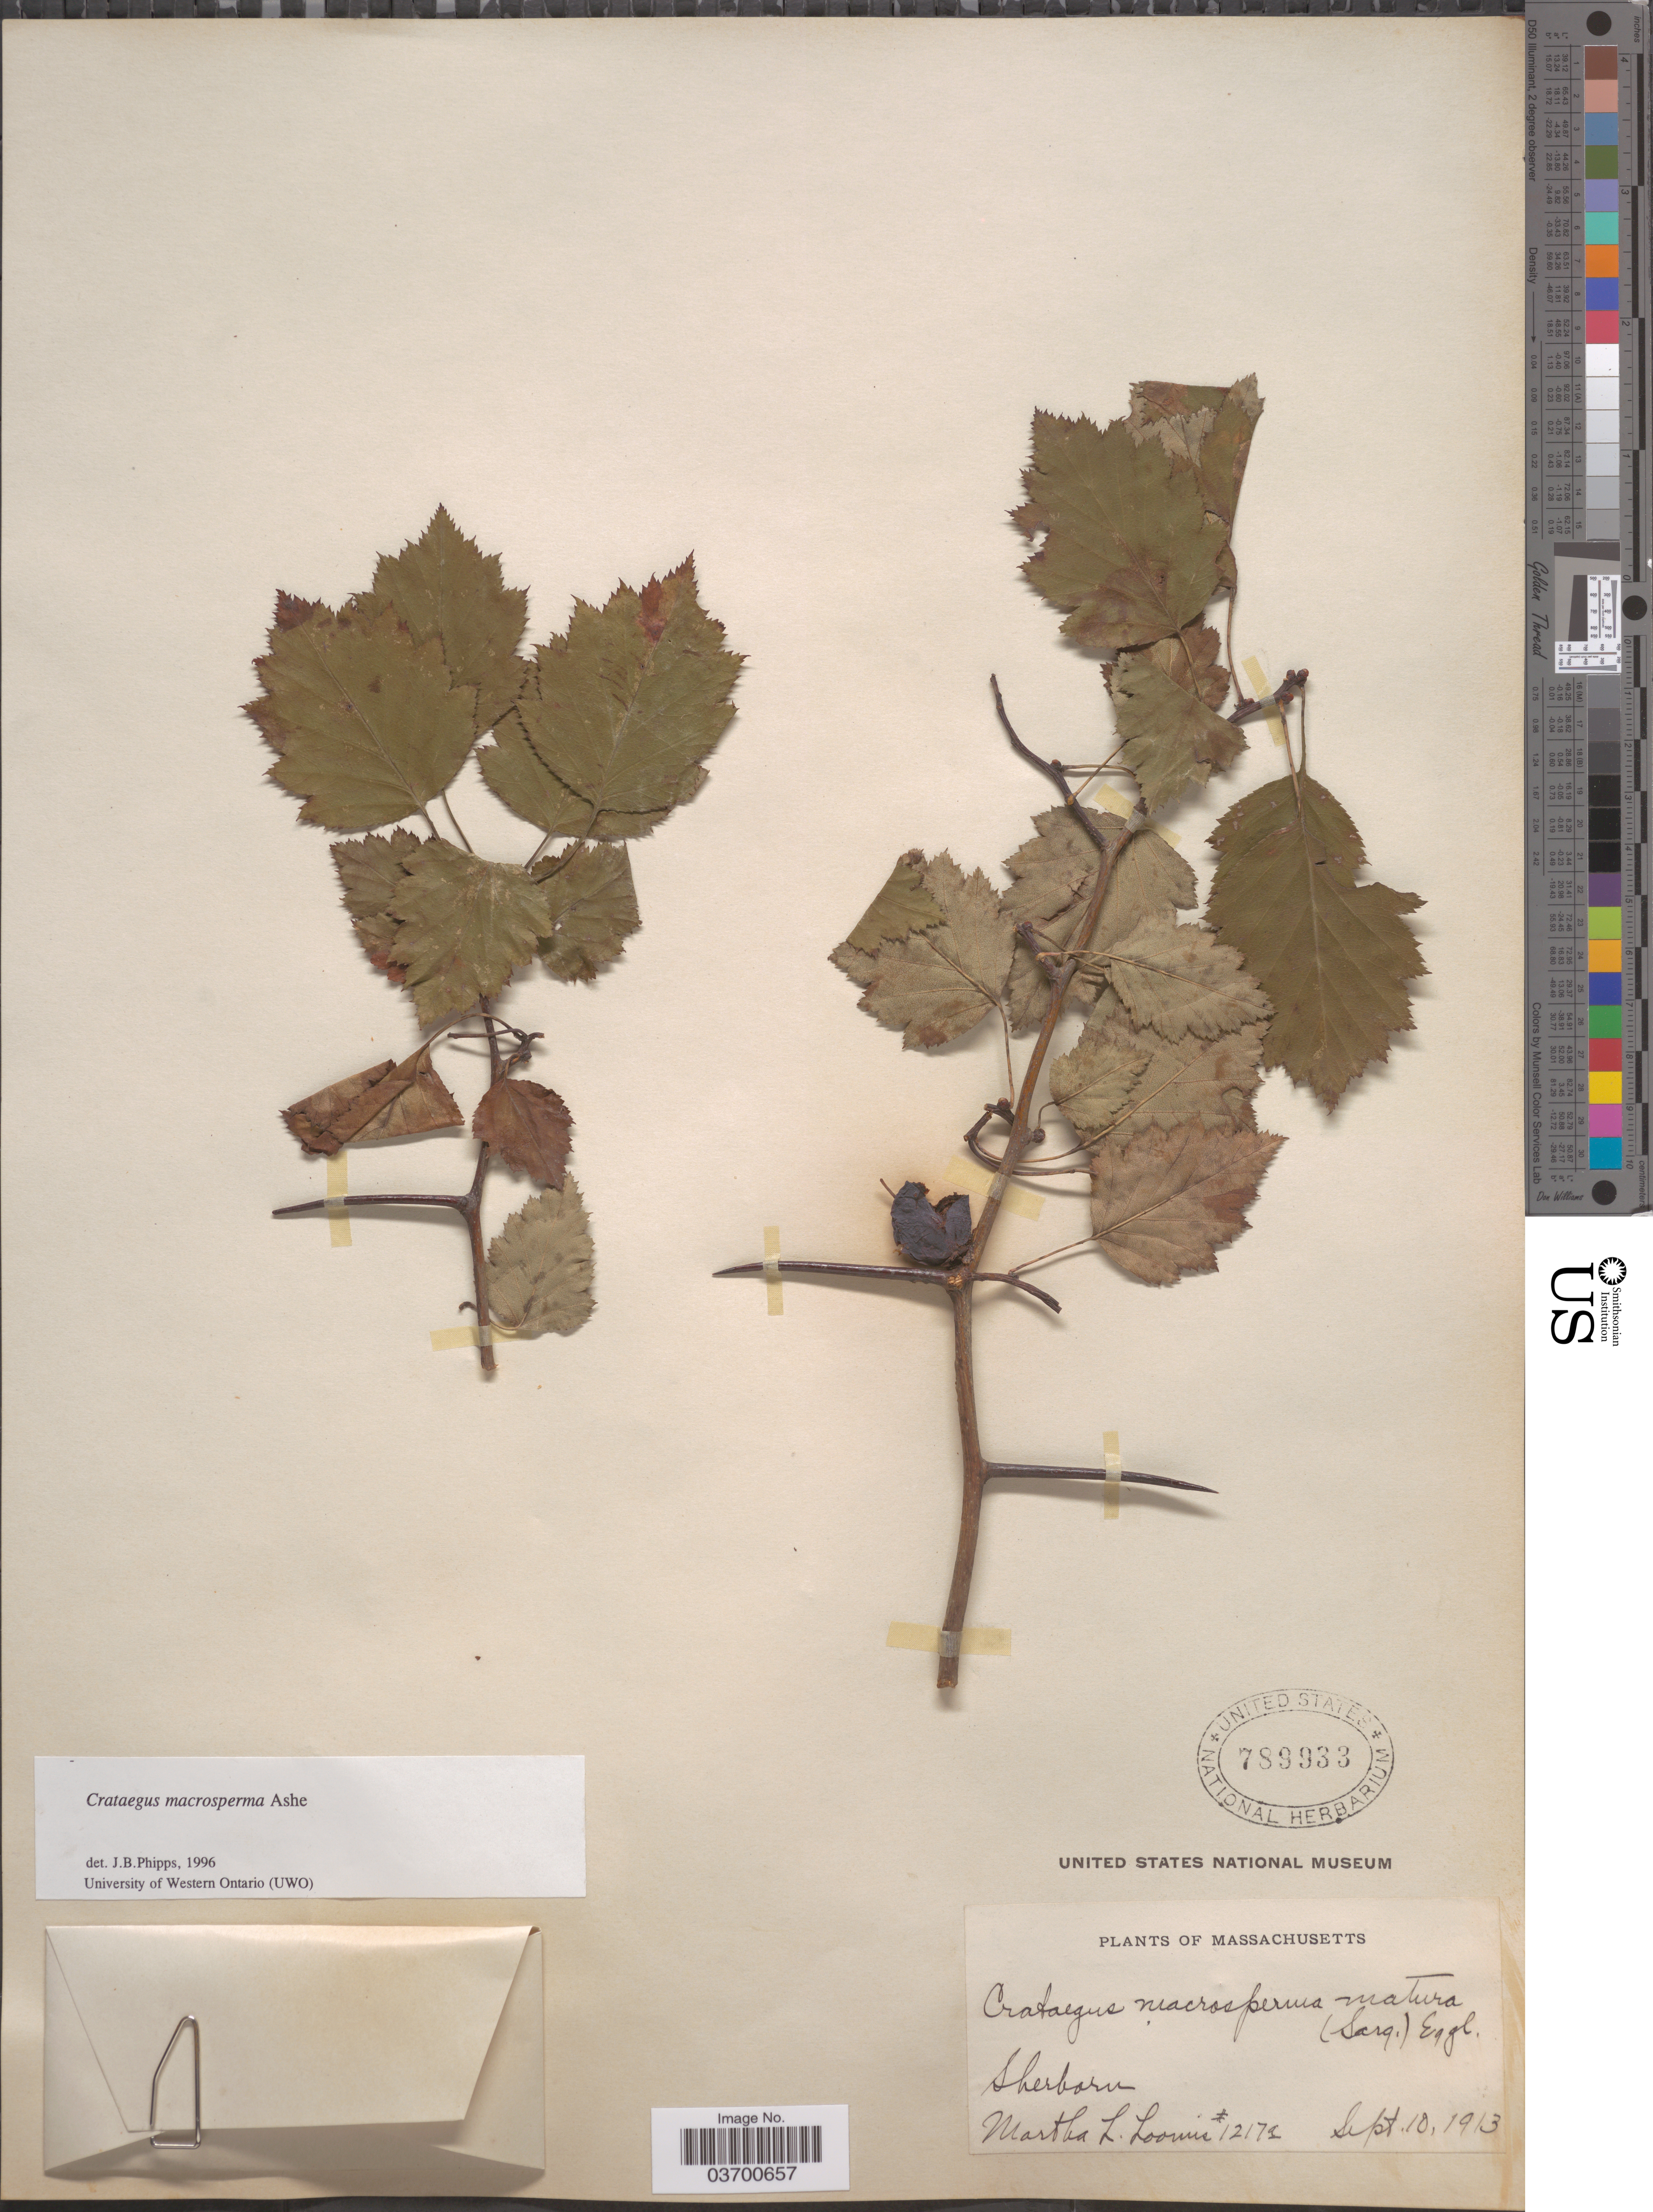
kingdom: Plantae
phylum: Tracheophyta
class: Magnoliopsida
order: Rosales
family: Rosaceae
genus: Crataegus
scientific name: Crataegus macrosperma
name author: Ashe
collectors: M. L. Loomis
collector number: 1217a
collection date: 1913-09-10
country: United States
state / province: Massachusetts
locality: Sherborn.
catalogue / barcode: US 789933